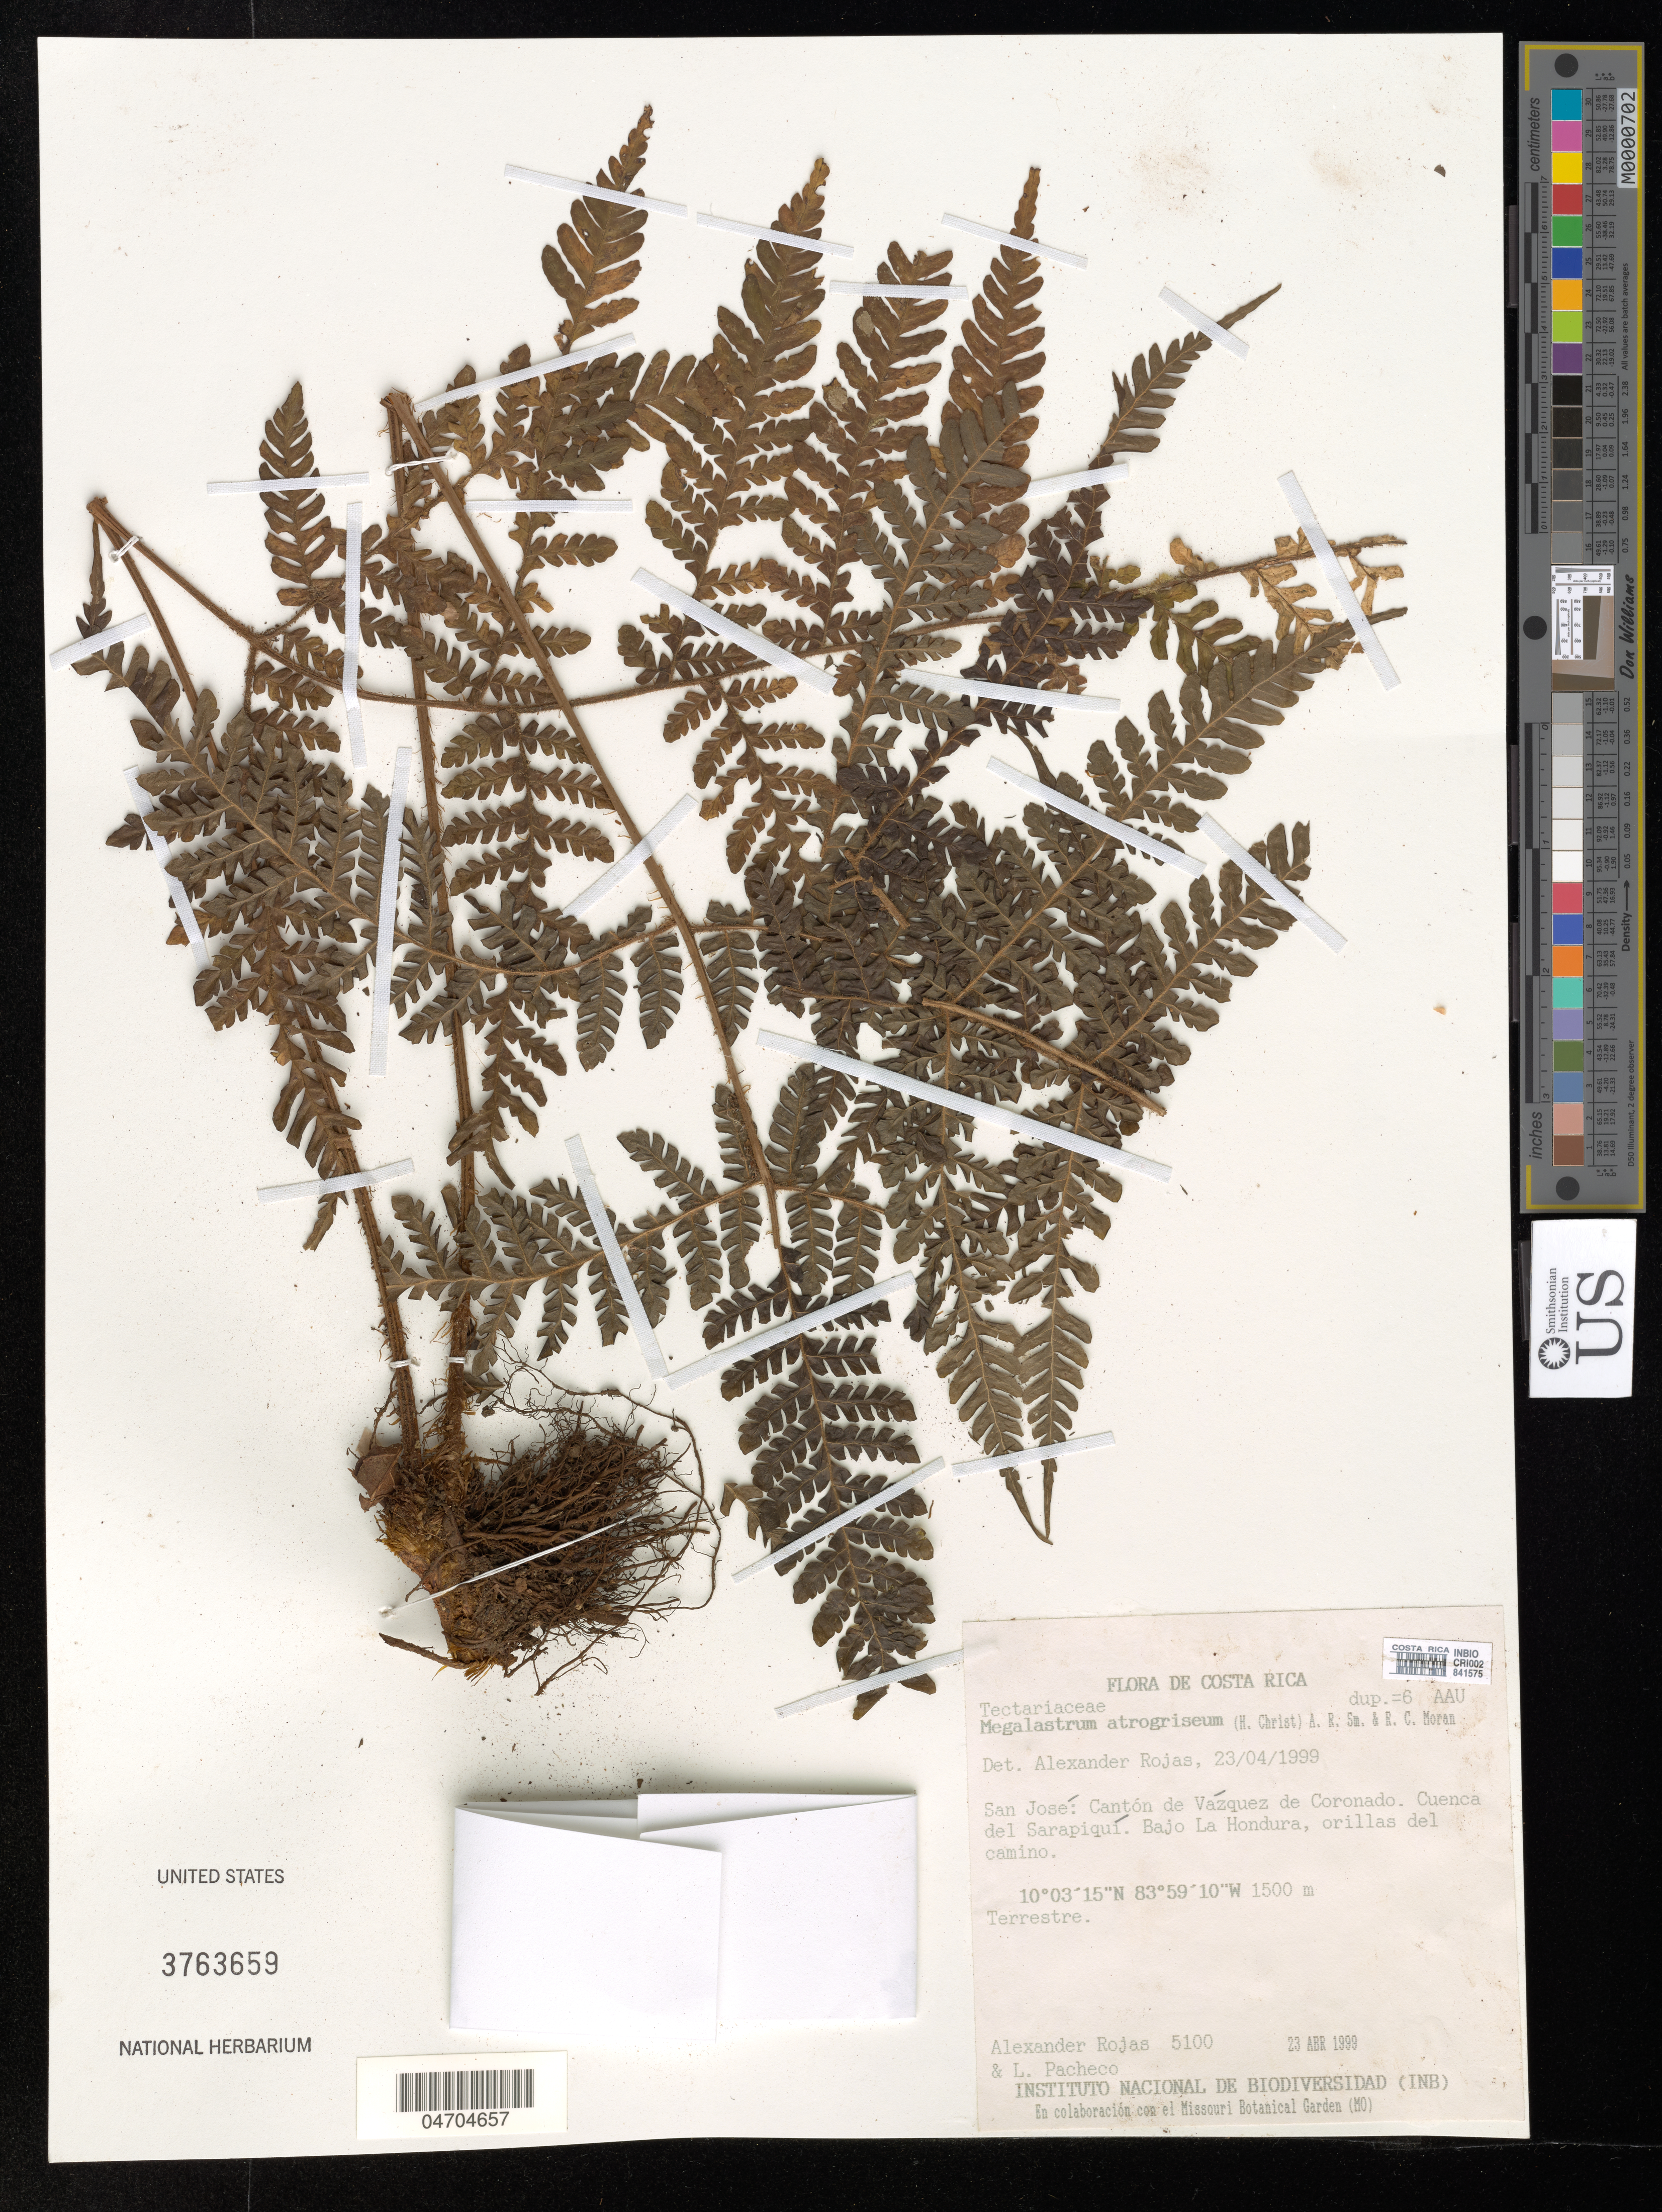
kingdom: Plantae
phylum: Tracheophyta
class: Polypodiopsida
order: Polypodiales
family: Dryopteridaceae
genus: Megalastrum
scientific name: Megalastrum atrogriseum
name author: (C. Chr.) A.R. Sm. & R.C. Moran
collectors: A. Rojas & L. Pacheco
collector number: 5100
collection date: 1999-04-23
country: Costa Rica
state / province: San José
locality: Cantón de Vázquez de Coronado. Cuenca del Sarapiquí. Bajo La Hondura, orillas del camino.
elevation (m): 1500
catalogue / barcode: US 3763659